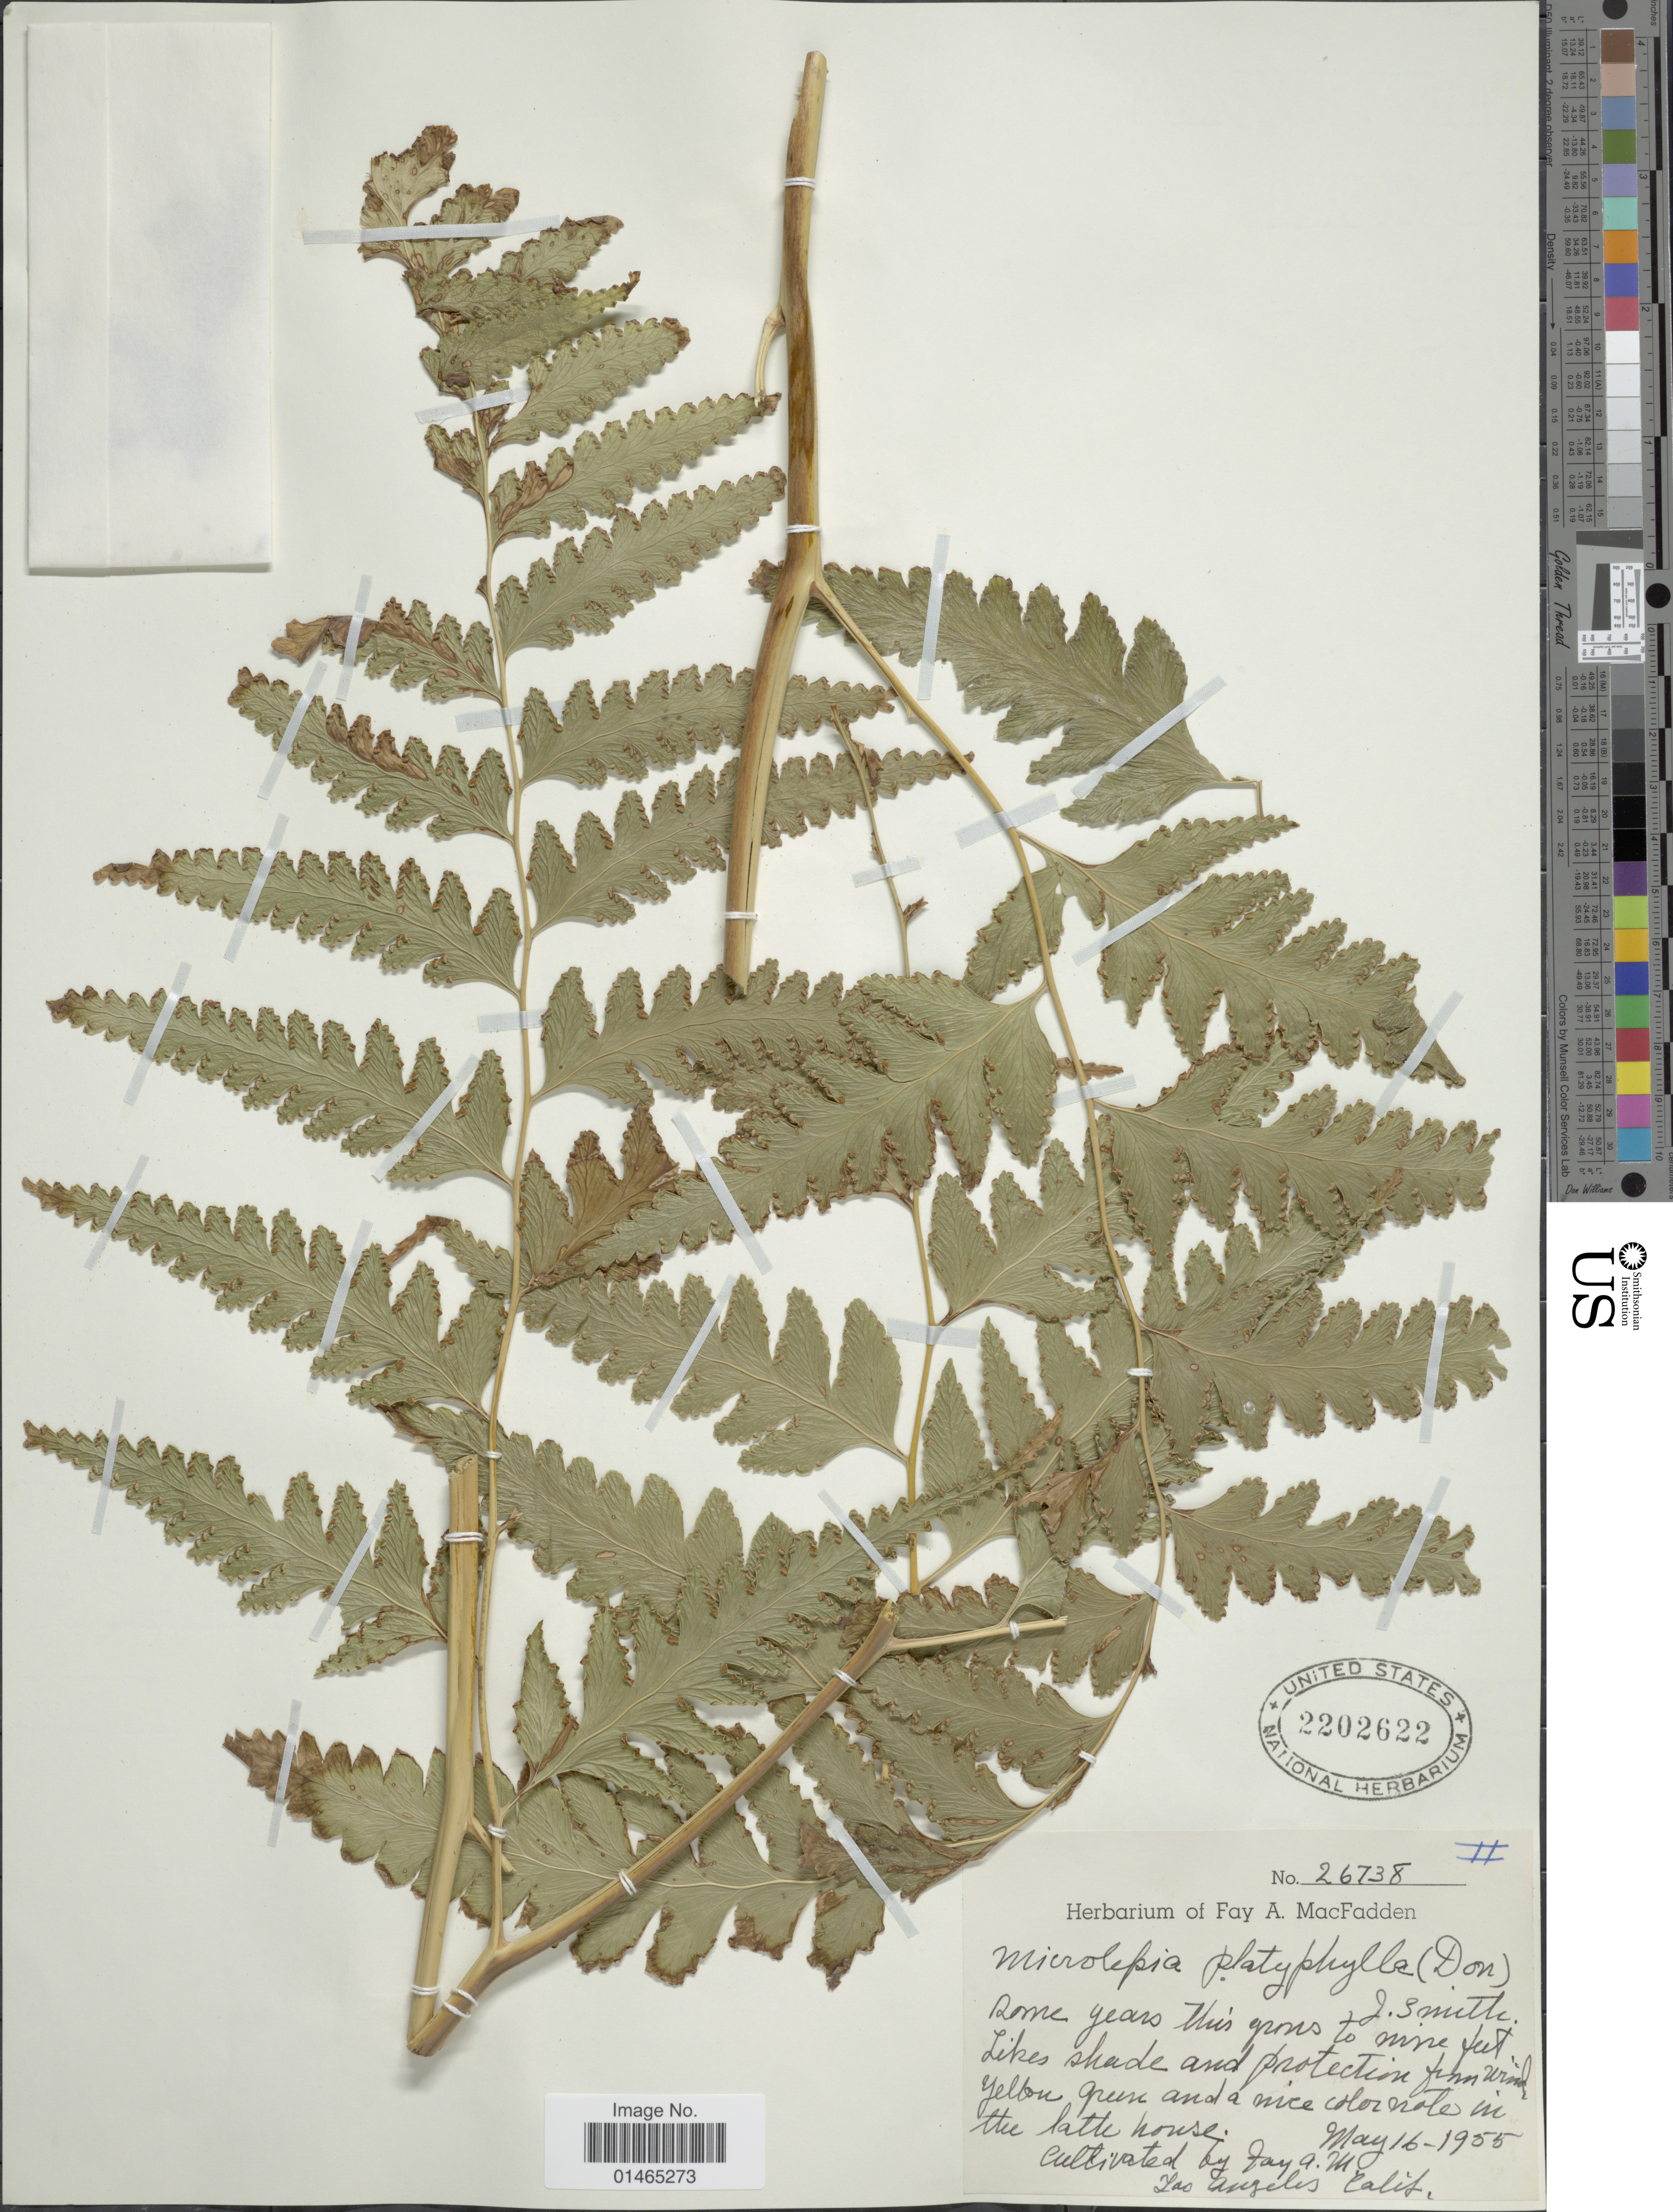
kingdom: Plantae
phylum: Tracheophyta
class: Polypodiopsida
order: Polypodiales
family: Dennstaedtiaceae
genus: Microlepia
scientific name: Microlepia platyphylla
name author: (D. Don) J. Sm.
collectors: F. MacFadden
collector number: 26738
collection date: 1955-05-16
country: United States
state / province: California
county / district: Los Angeles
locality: Los Angeles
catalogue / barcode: US 2202622